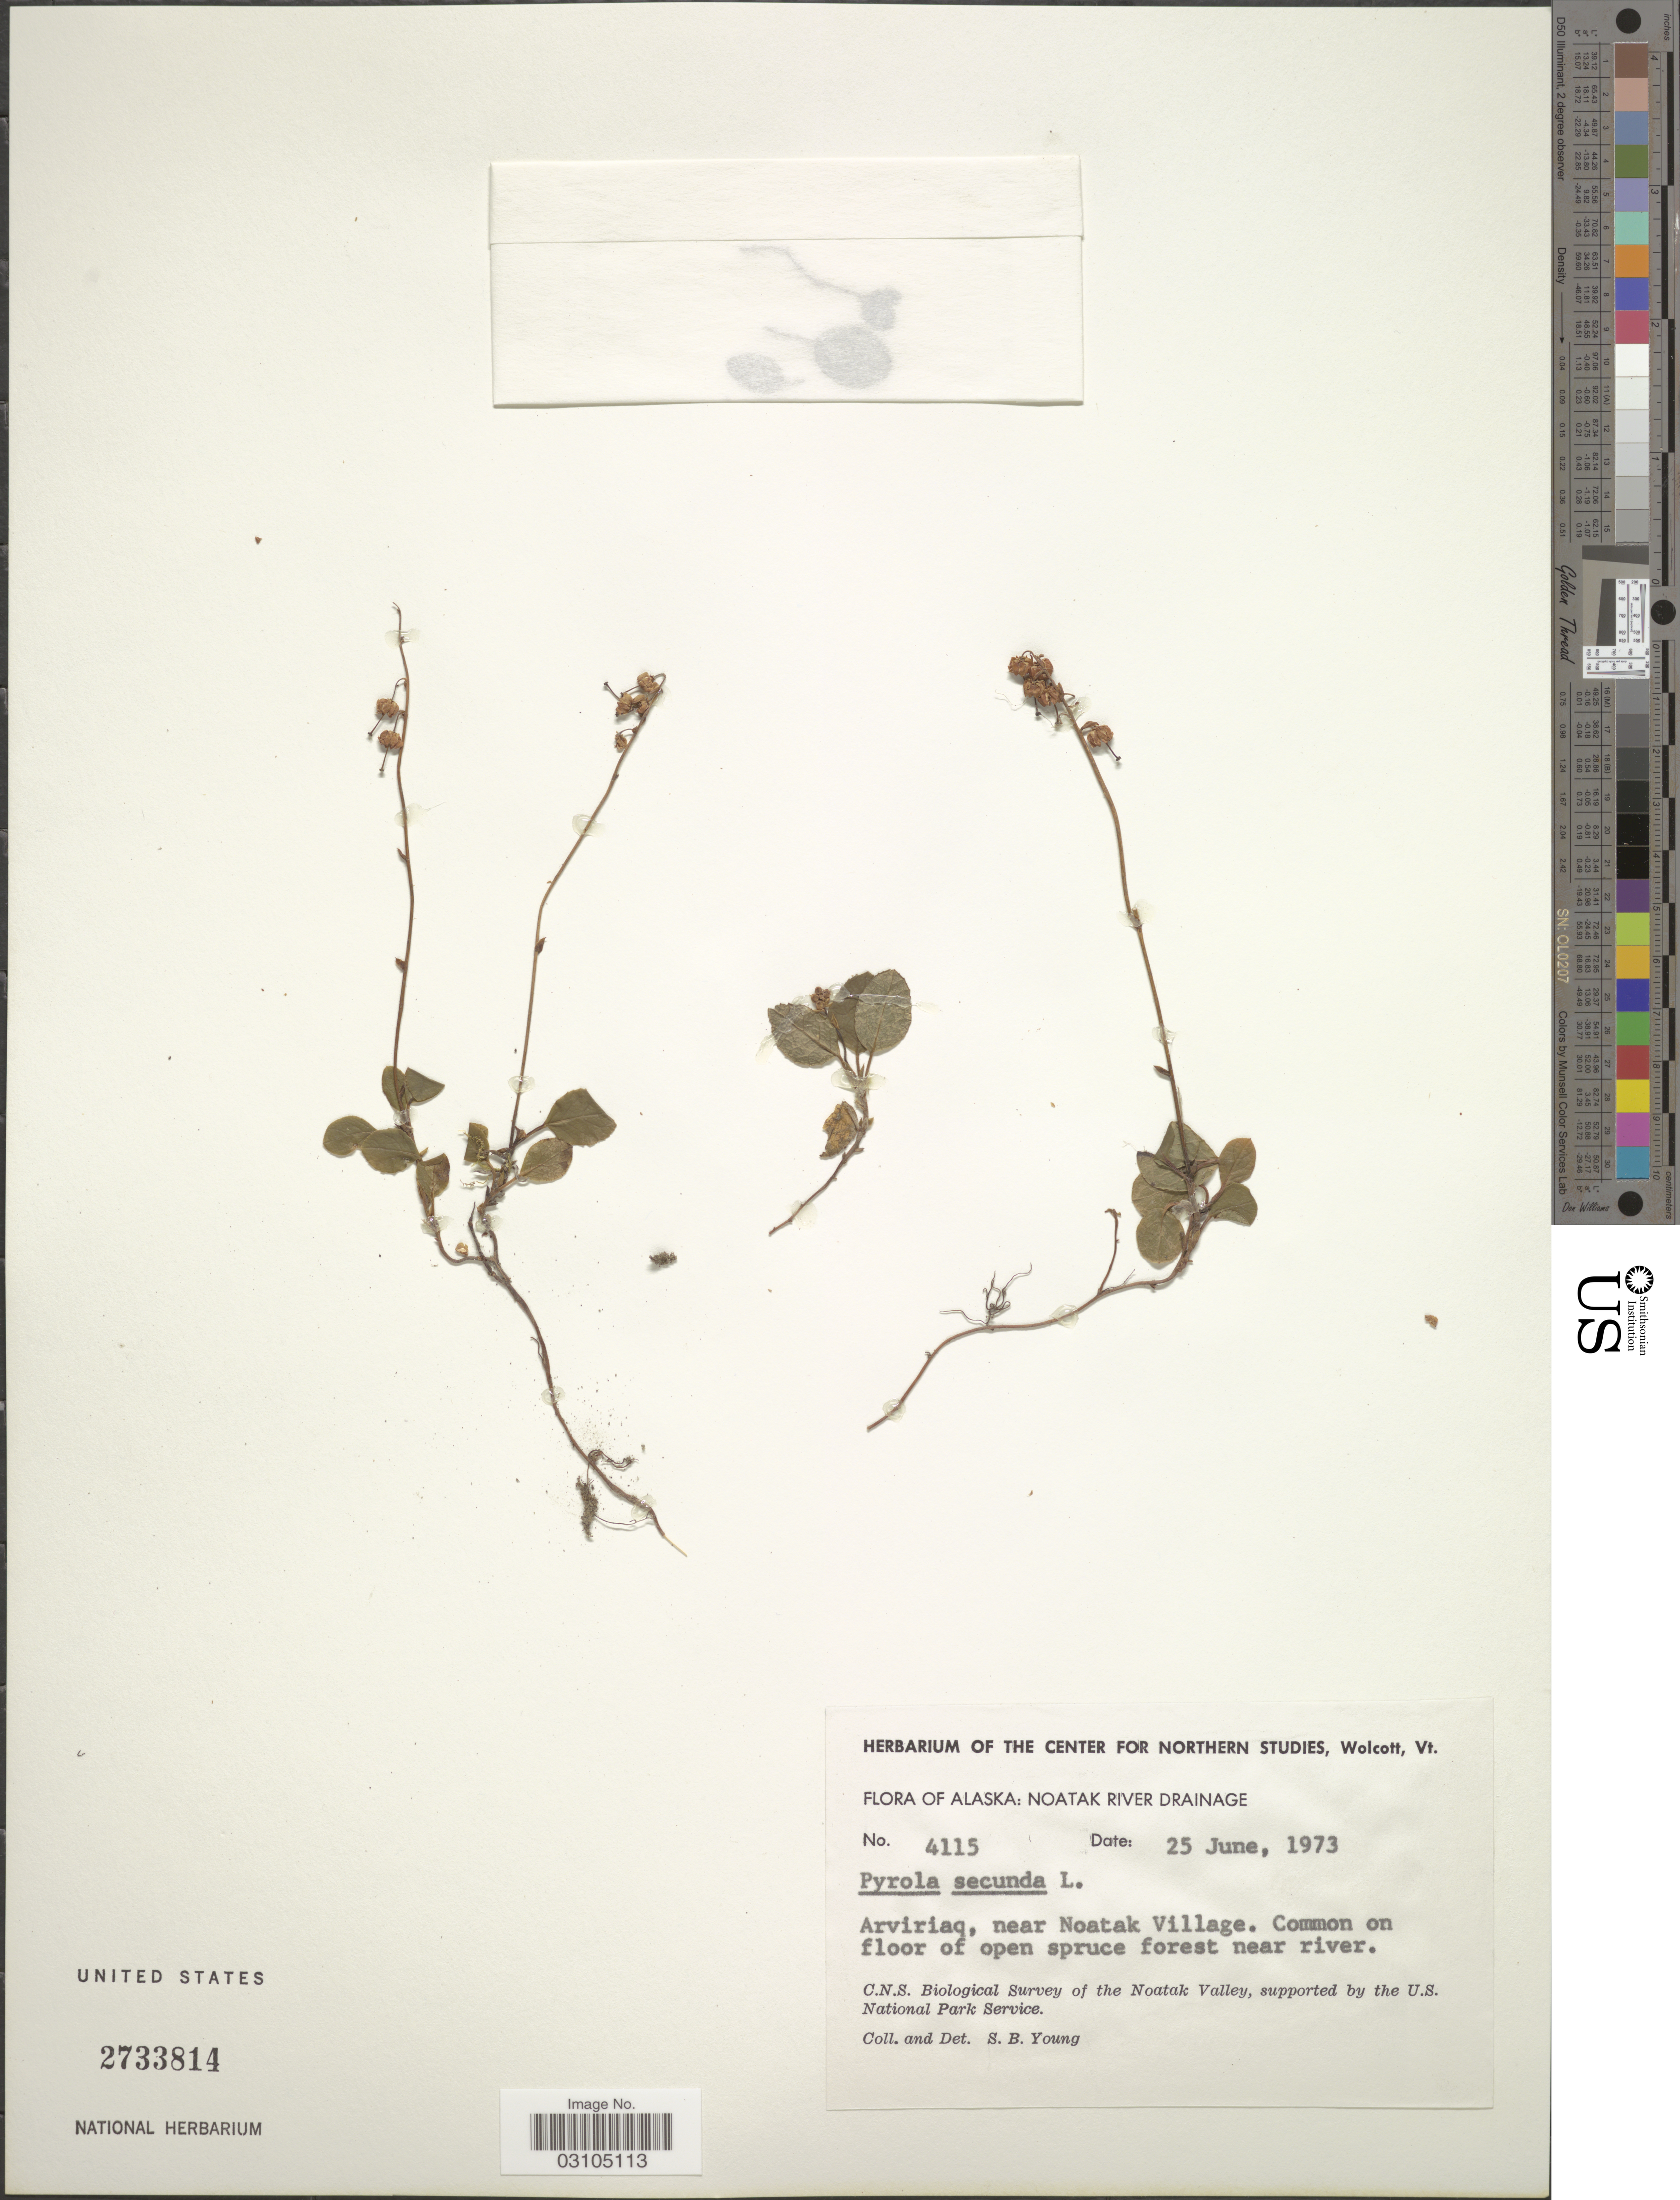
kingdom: Plantae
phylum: Tracheophyta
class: Magnoliopsida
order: Ericales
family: Ericaceae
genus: Orthilia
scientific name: Orthilia secunda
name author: (L.) House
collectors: S. Young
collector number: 4115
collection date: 1973-06-25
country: United States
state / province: Alaska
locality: Noatak River Drainage. Arviriaq, near Noatak Village. Common on floor of open spruce forest near river.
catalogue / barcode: US 2733814